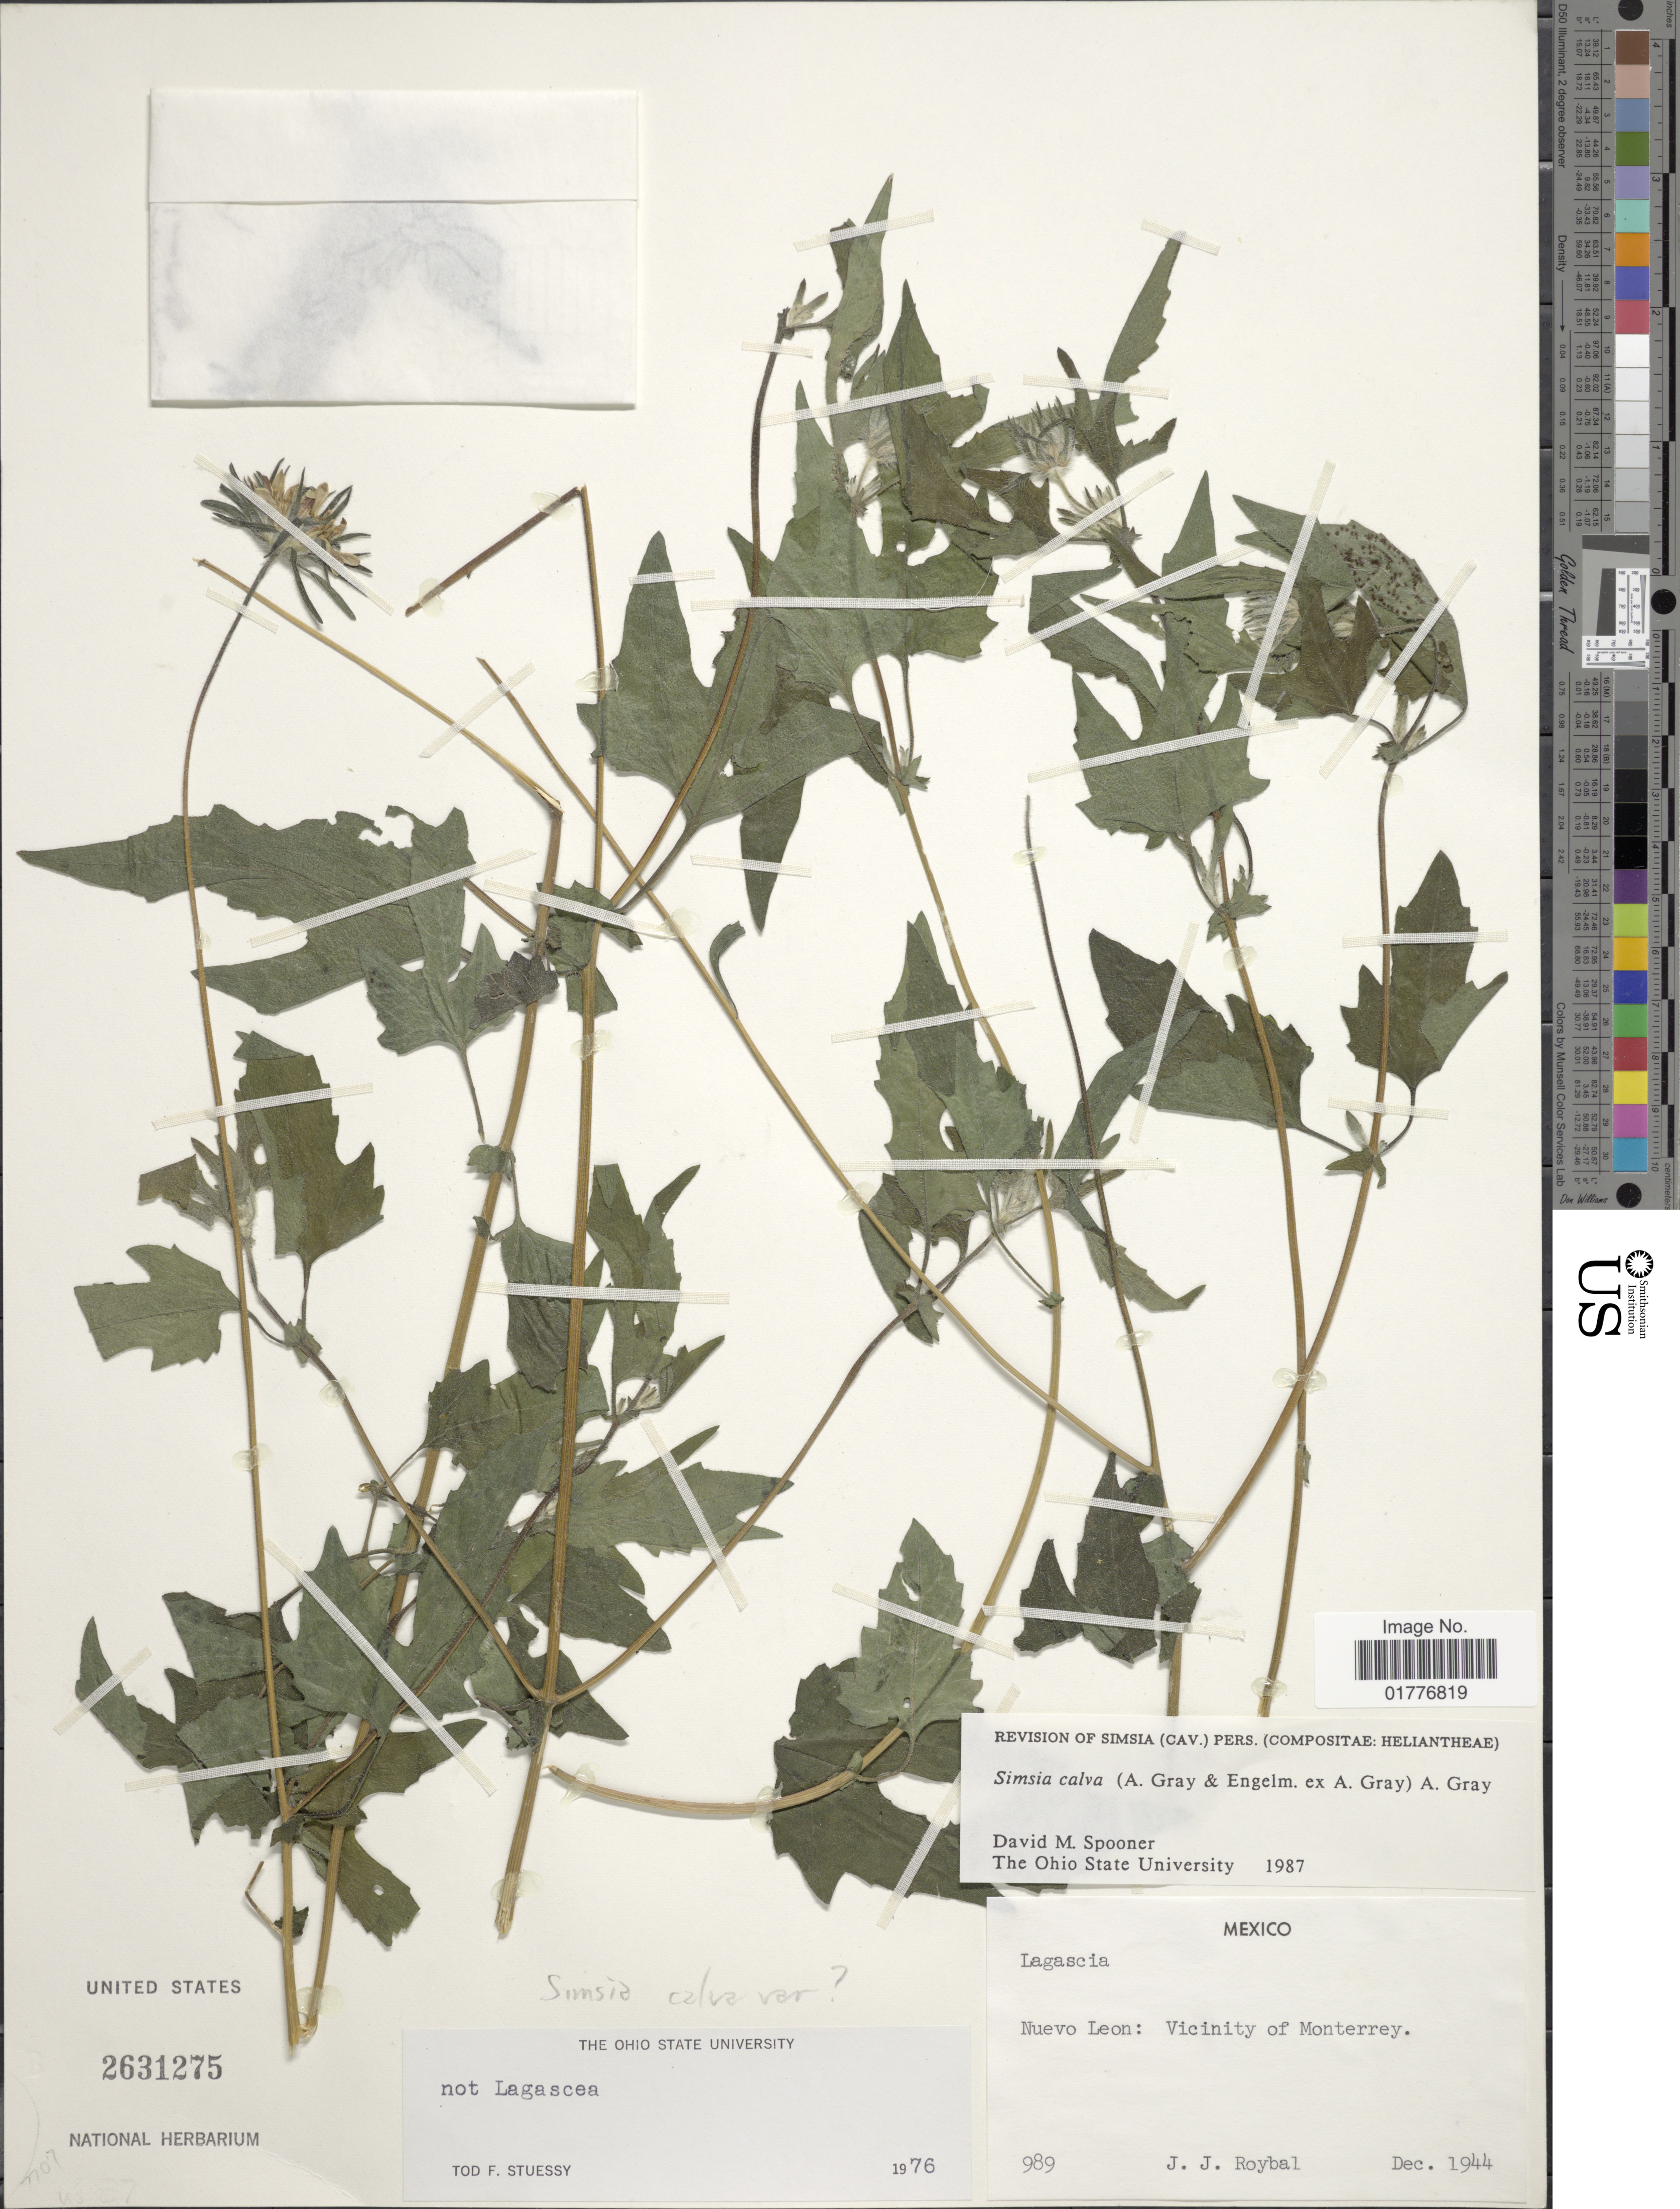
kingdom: Plantae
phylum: Tracheophyta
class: Magnoliopsida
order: Asterales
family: Asteraceae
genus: Simsia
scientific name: Simsia calva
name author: A. Gray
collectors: J. J. Roybal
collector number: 989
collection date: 1944-12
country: Mexico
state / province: Nuevo León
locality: Vicinity of Monterrey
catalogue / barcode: US 2631275